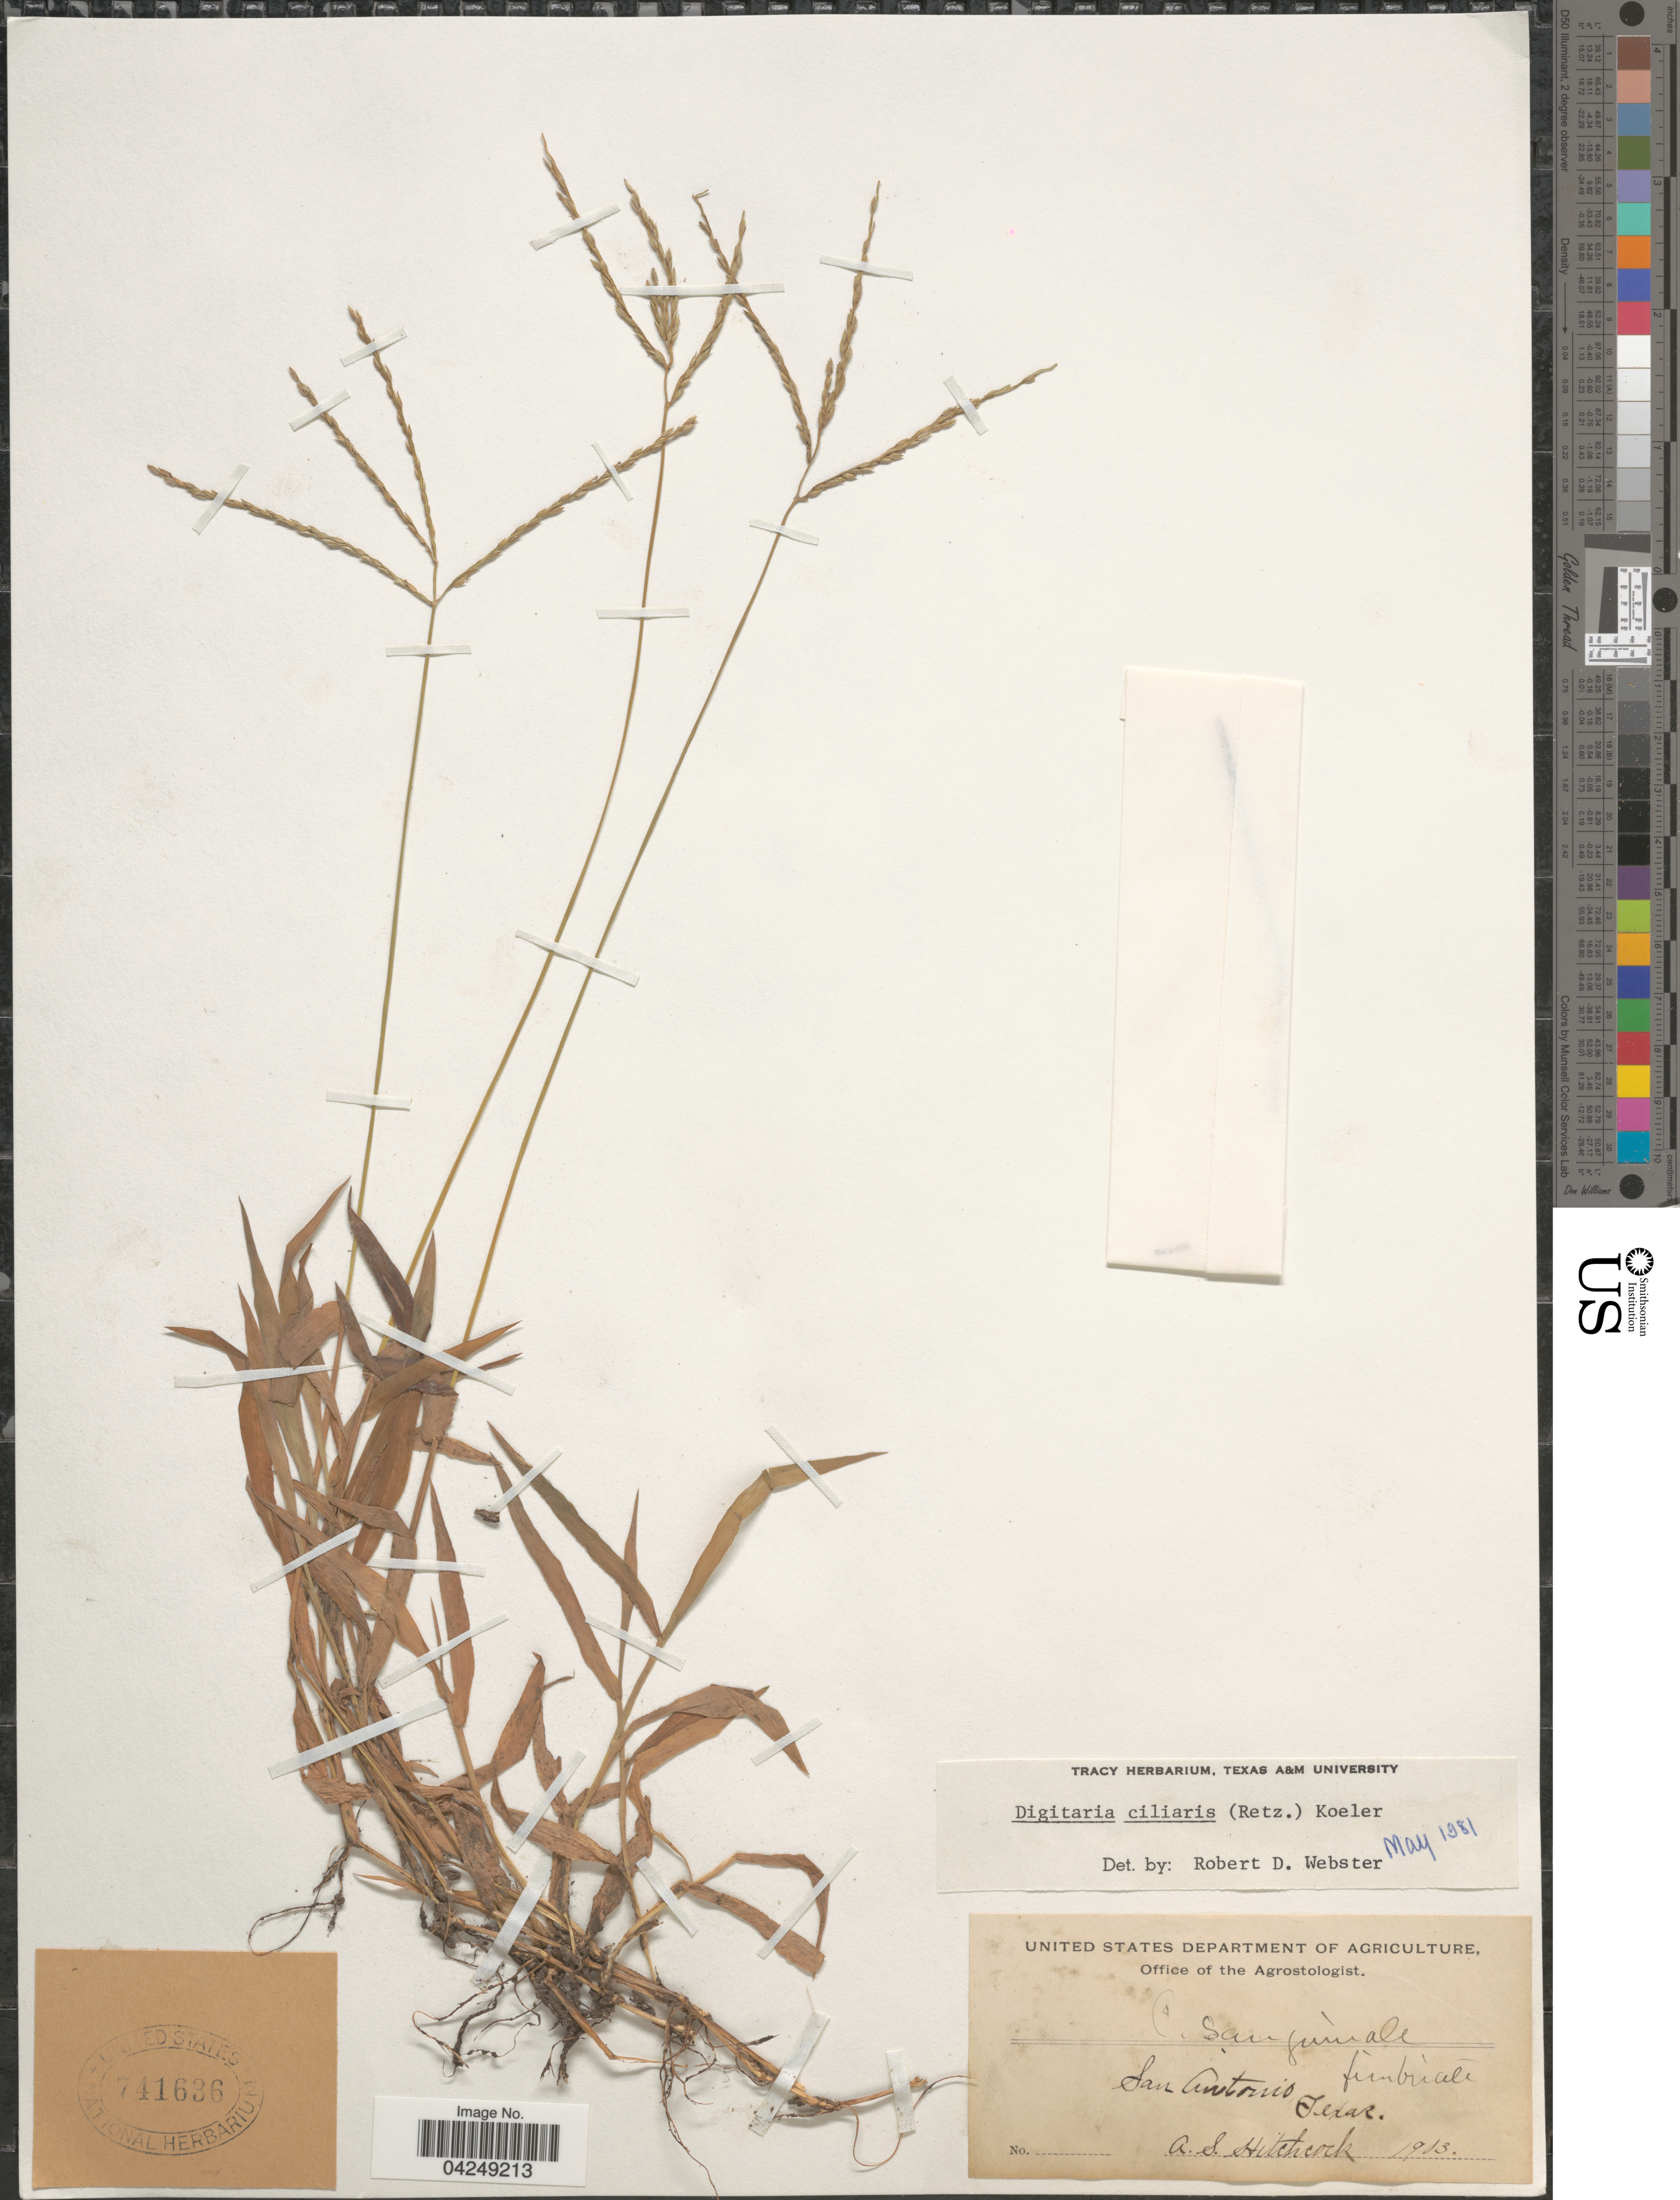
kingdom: Plantae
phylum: Tracheophyta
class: Liliopsida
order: Poales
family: Poaceae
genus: Digitaria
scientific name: Digitaria ciliaris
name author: (Retz.) Koeler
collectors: A. S. Hitchcock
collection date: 1903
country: United States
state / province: Texas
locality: San Antonio.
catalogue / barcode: US 741636